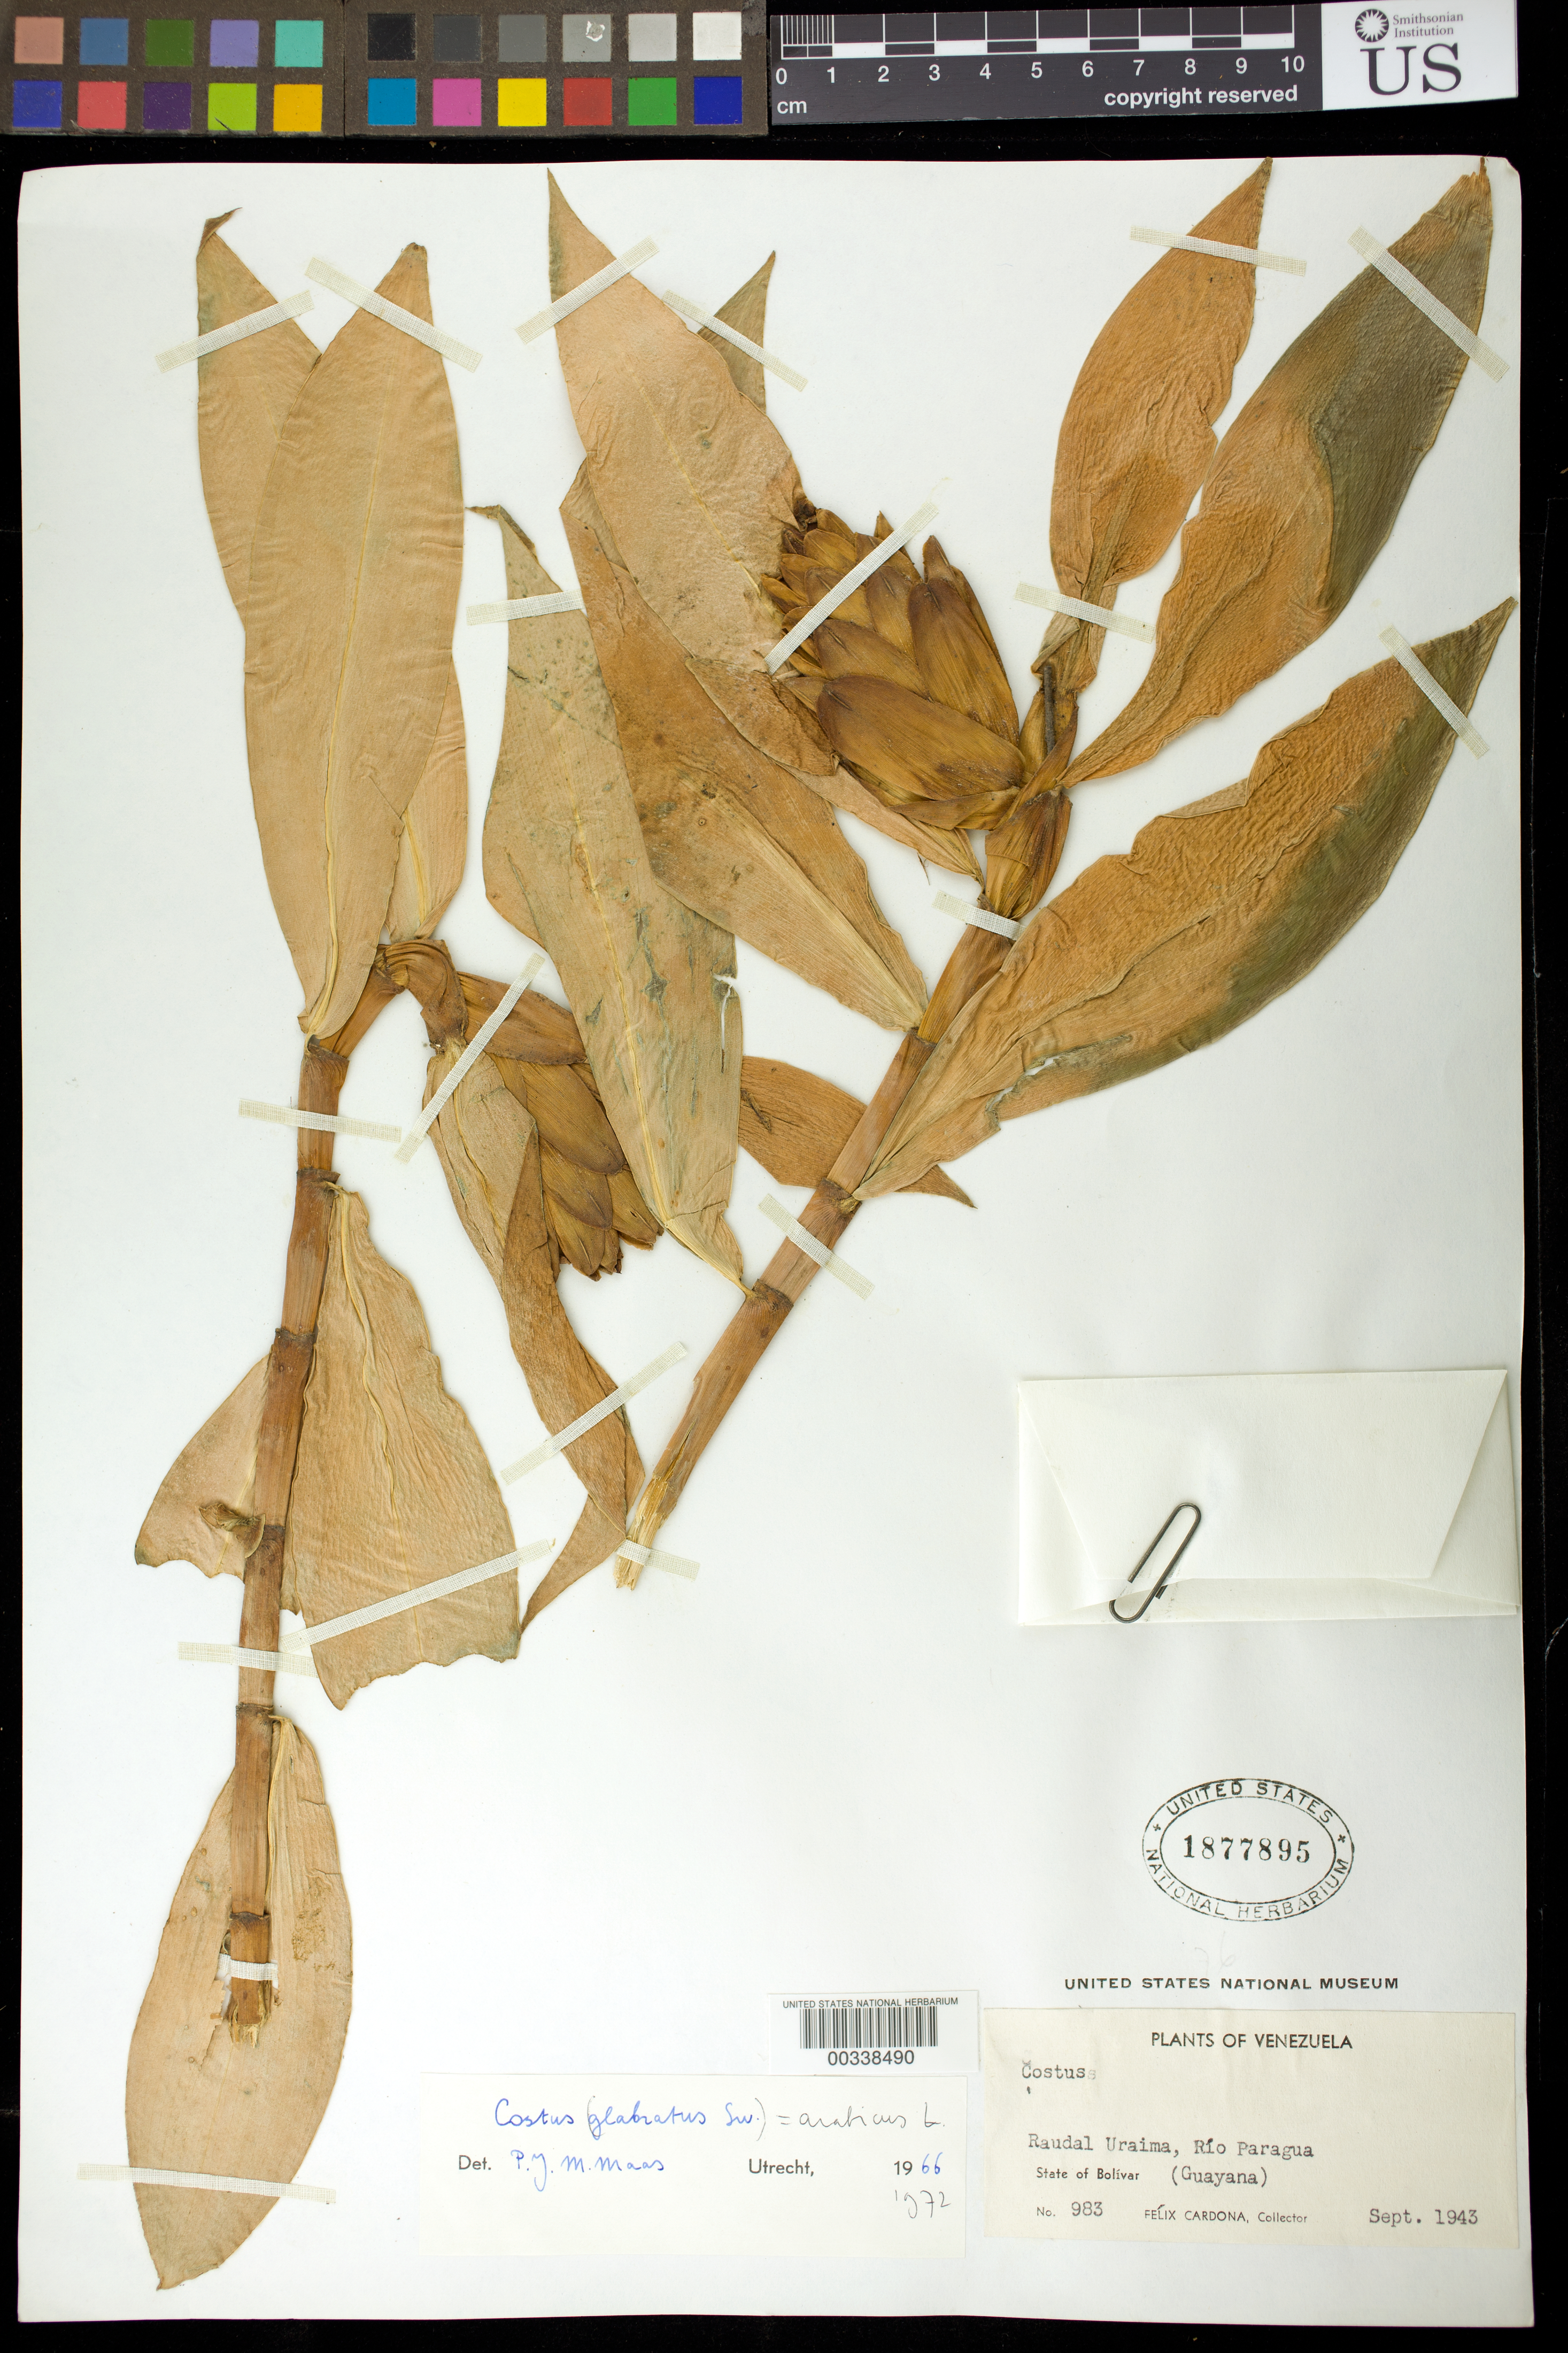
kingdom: Plantae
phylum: Tracheophyta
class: Liliopsida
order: Zingiberales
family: Costaceae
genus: Costus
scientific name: Costus arabicus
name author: L.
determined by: Maas, Paul J. M.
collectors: F. Cardona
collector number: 983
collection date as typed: Sep 1943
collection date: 1943-09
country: Venezuela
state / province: Bolivar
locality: Raudal uraima, rio paragua, state of bolivar (guayana)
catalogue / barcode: US 1877895